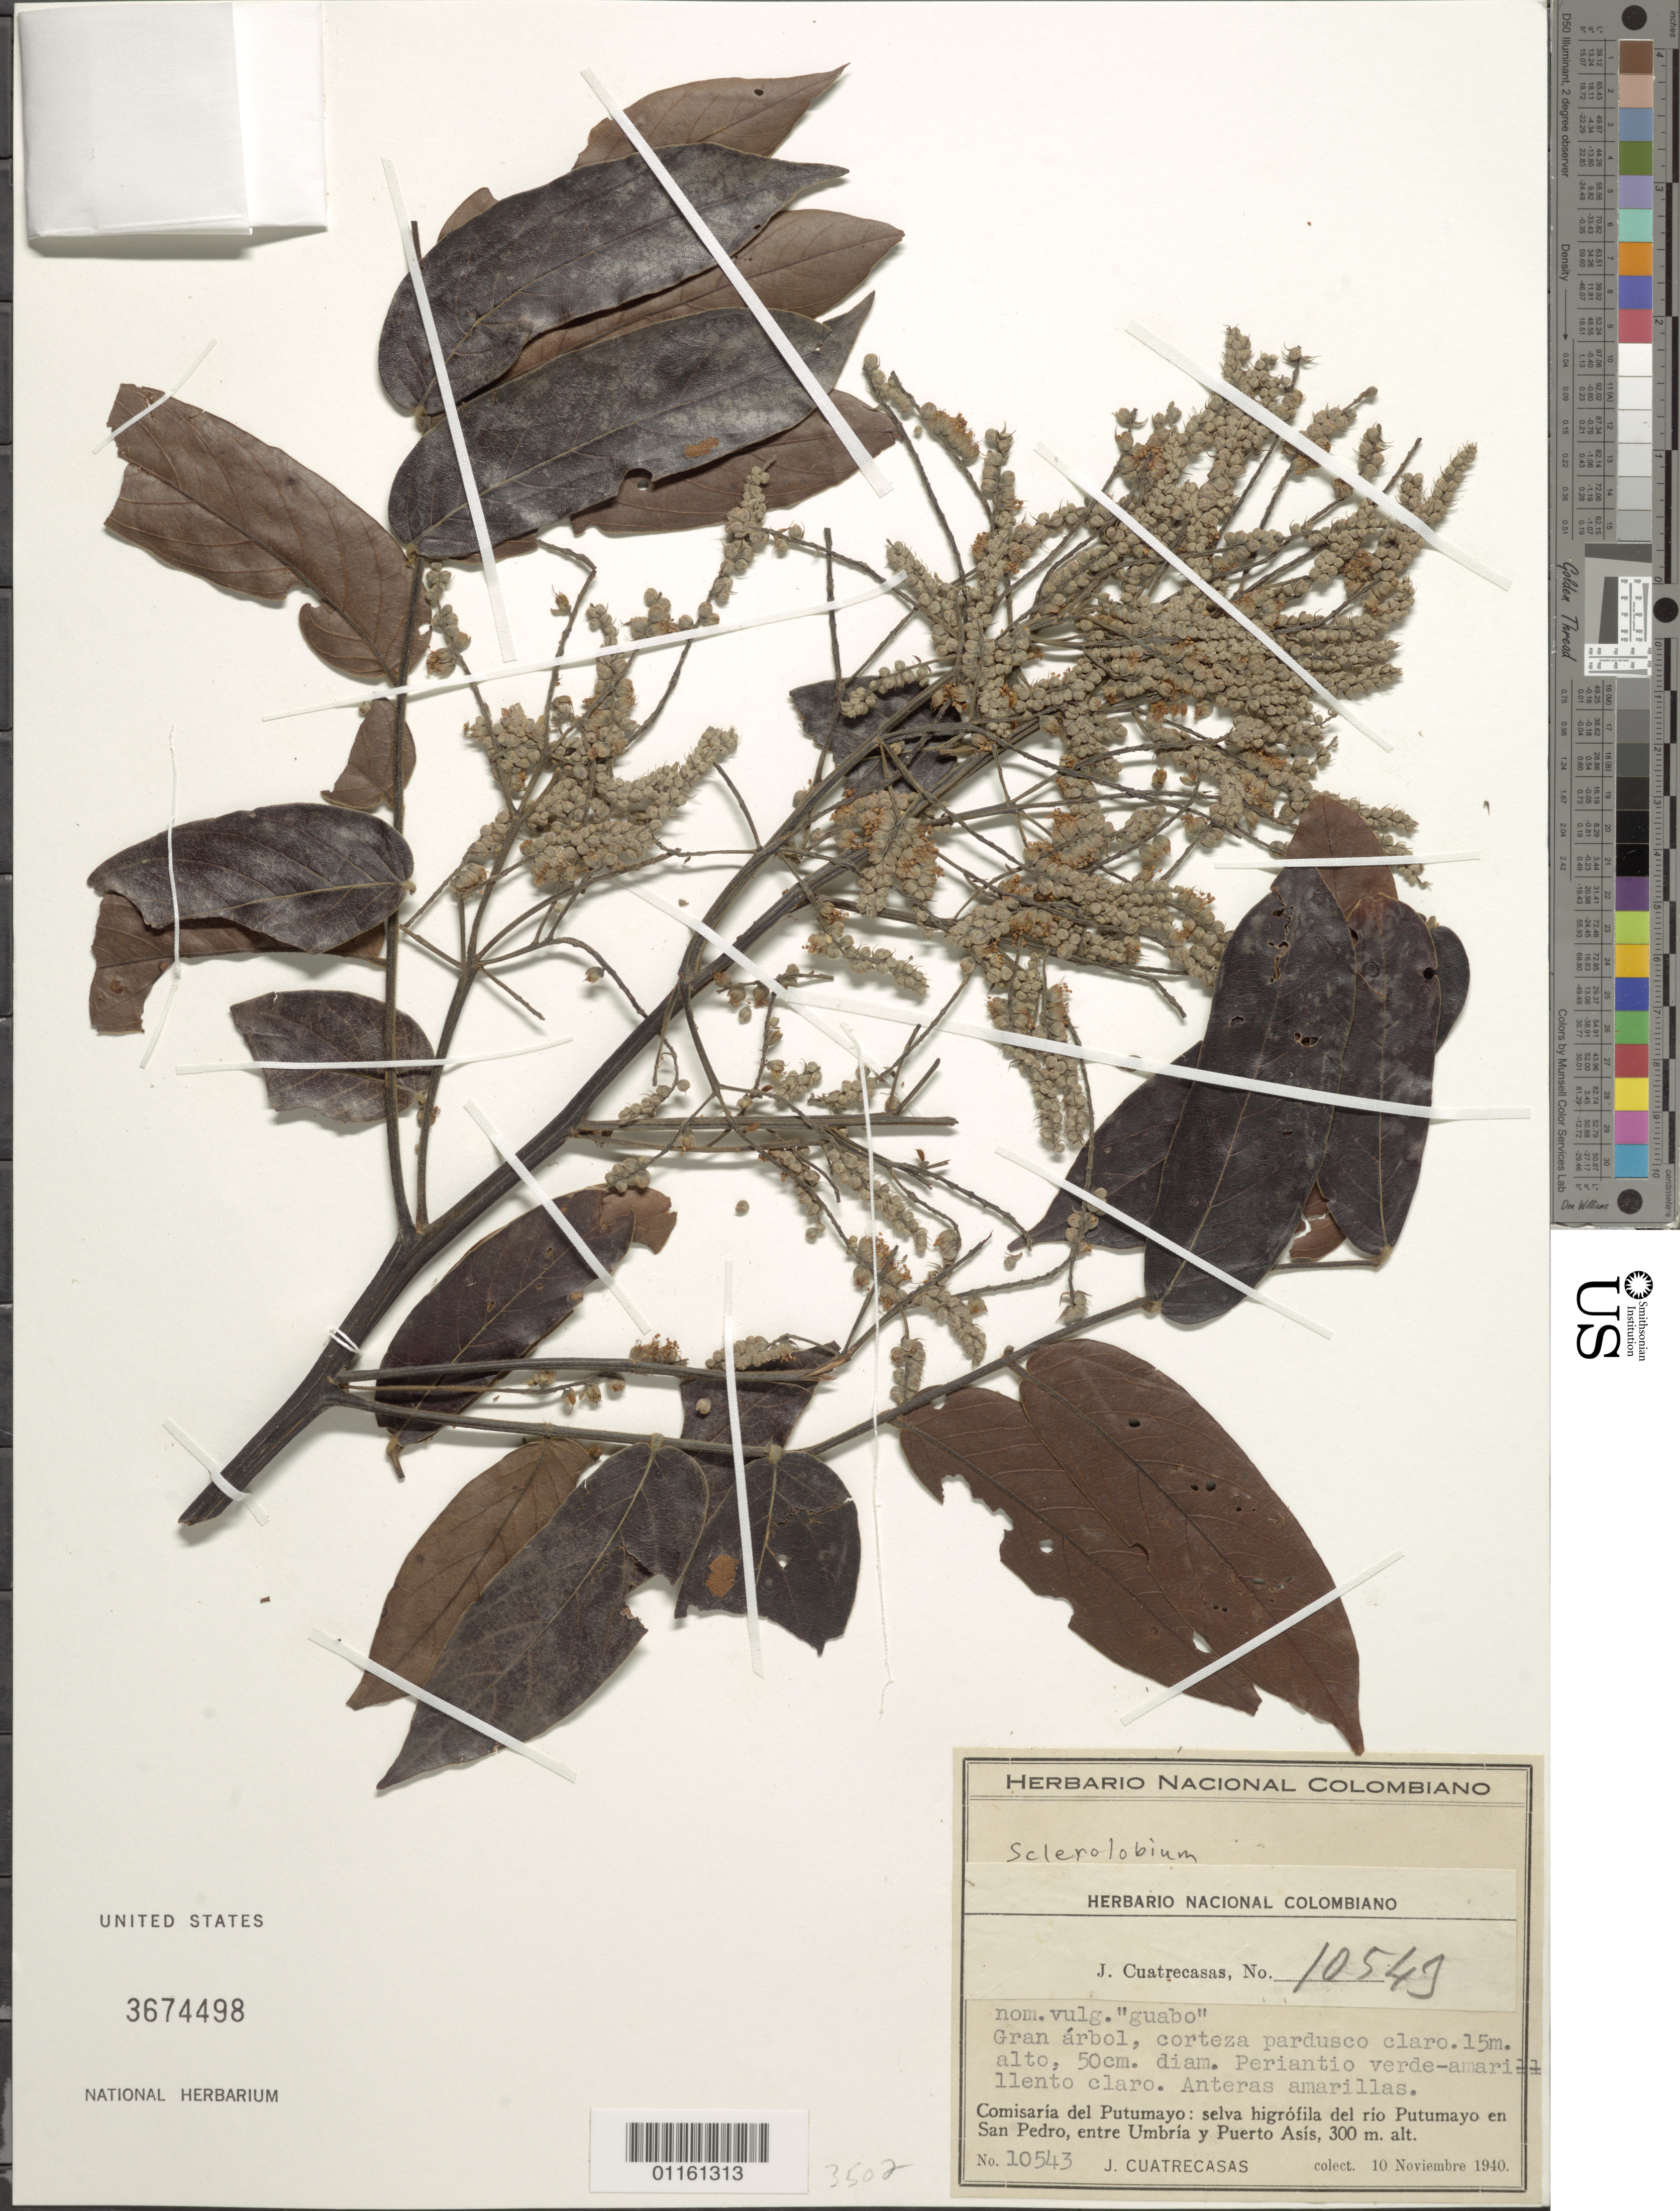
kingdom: Plantae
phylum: Tracheophyta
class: Magnoliopsida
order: Fabales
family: Fabaceae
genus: Tachigali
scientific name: Tachigali sp.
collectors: J. Cuatrecasas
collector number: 10543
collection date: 1940-11-10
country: Colombia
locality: Comisaria del Putumayo: selva higrofila del rio Putumayo en San Pedro, entre Umbria y Puerto Asis.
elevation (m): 300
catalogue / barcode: US 3674498